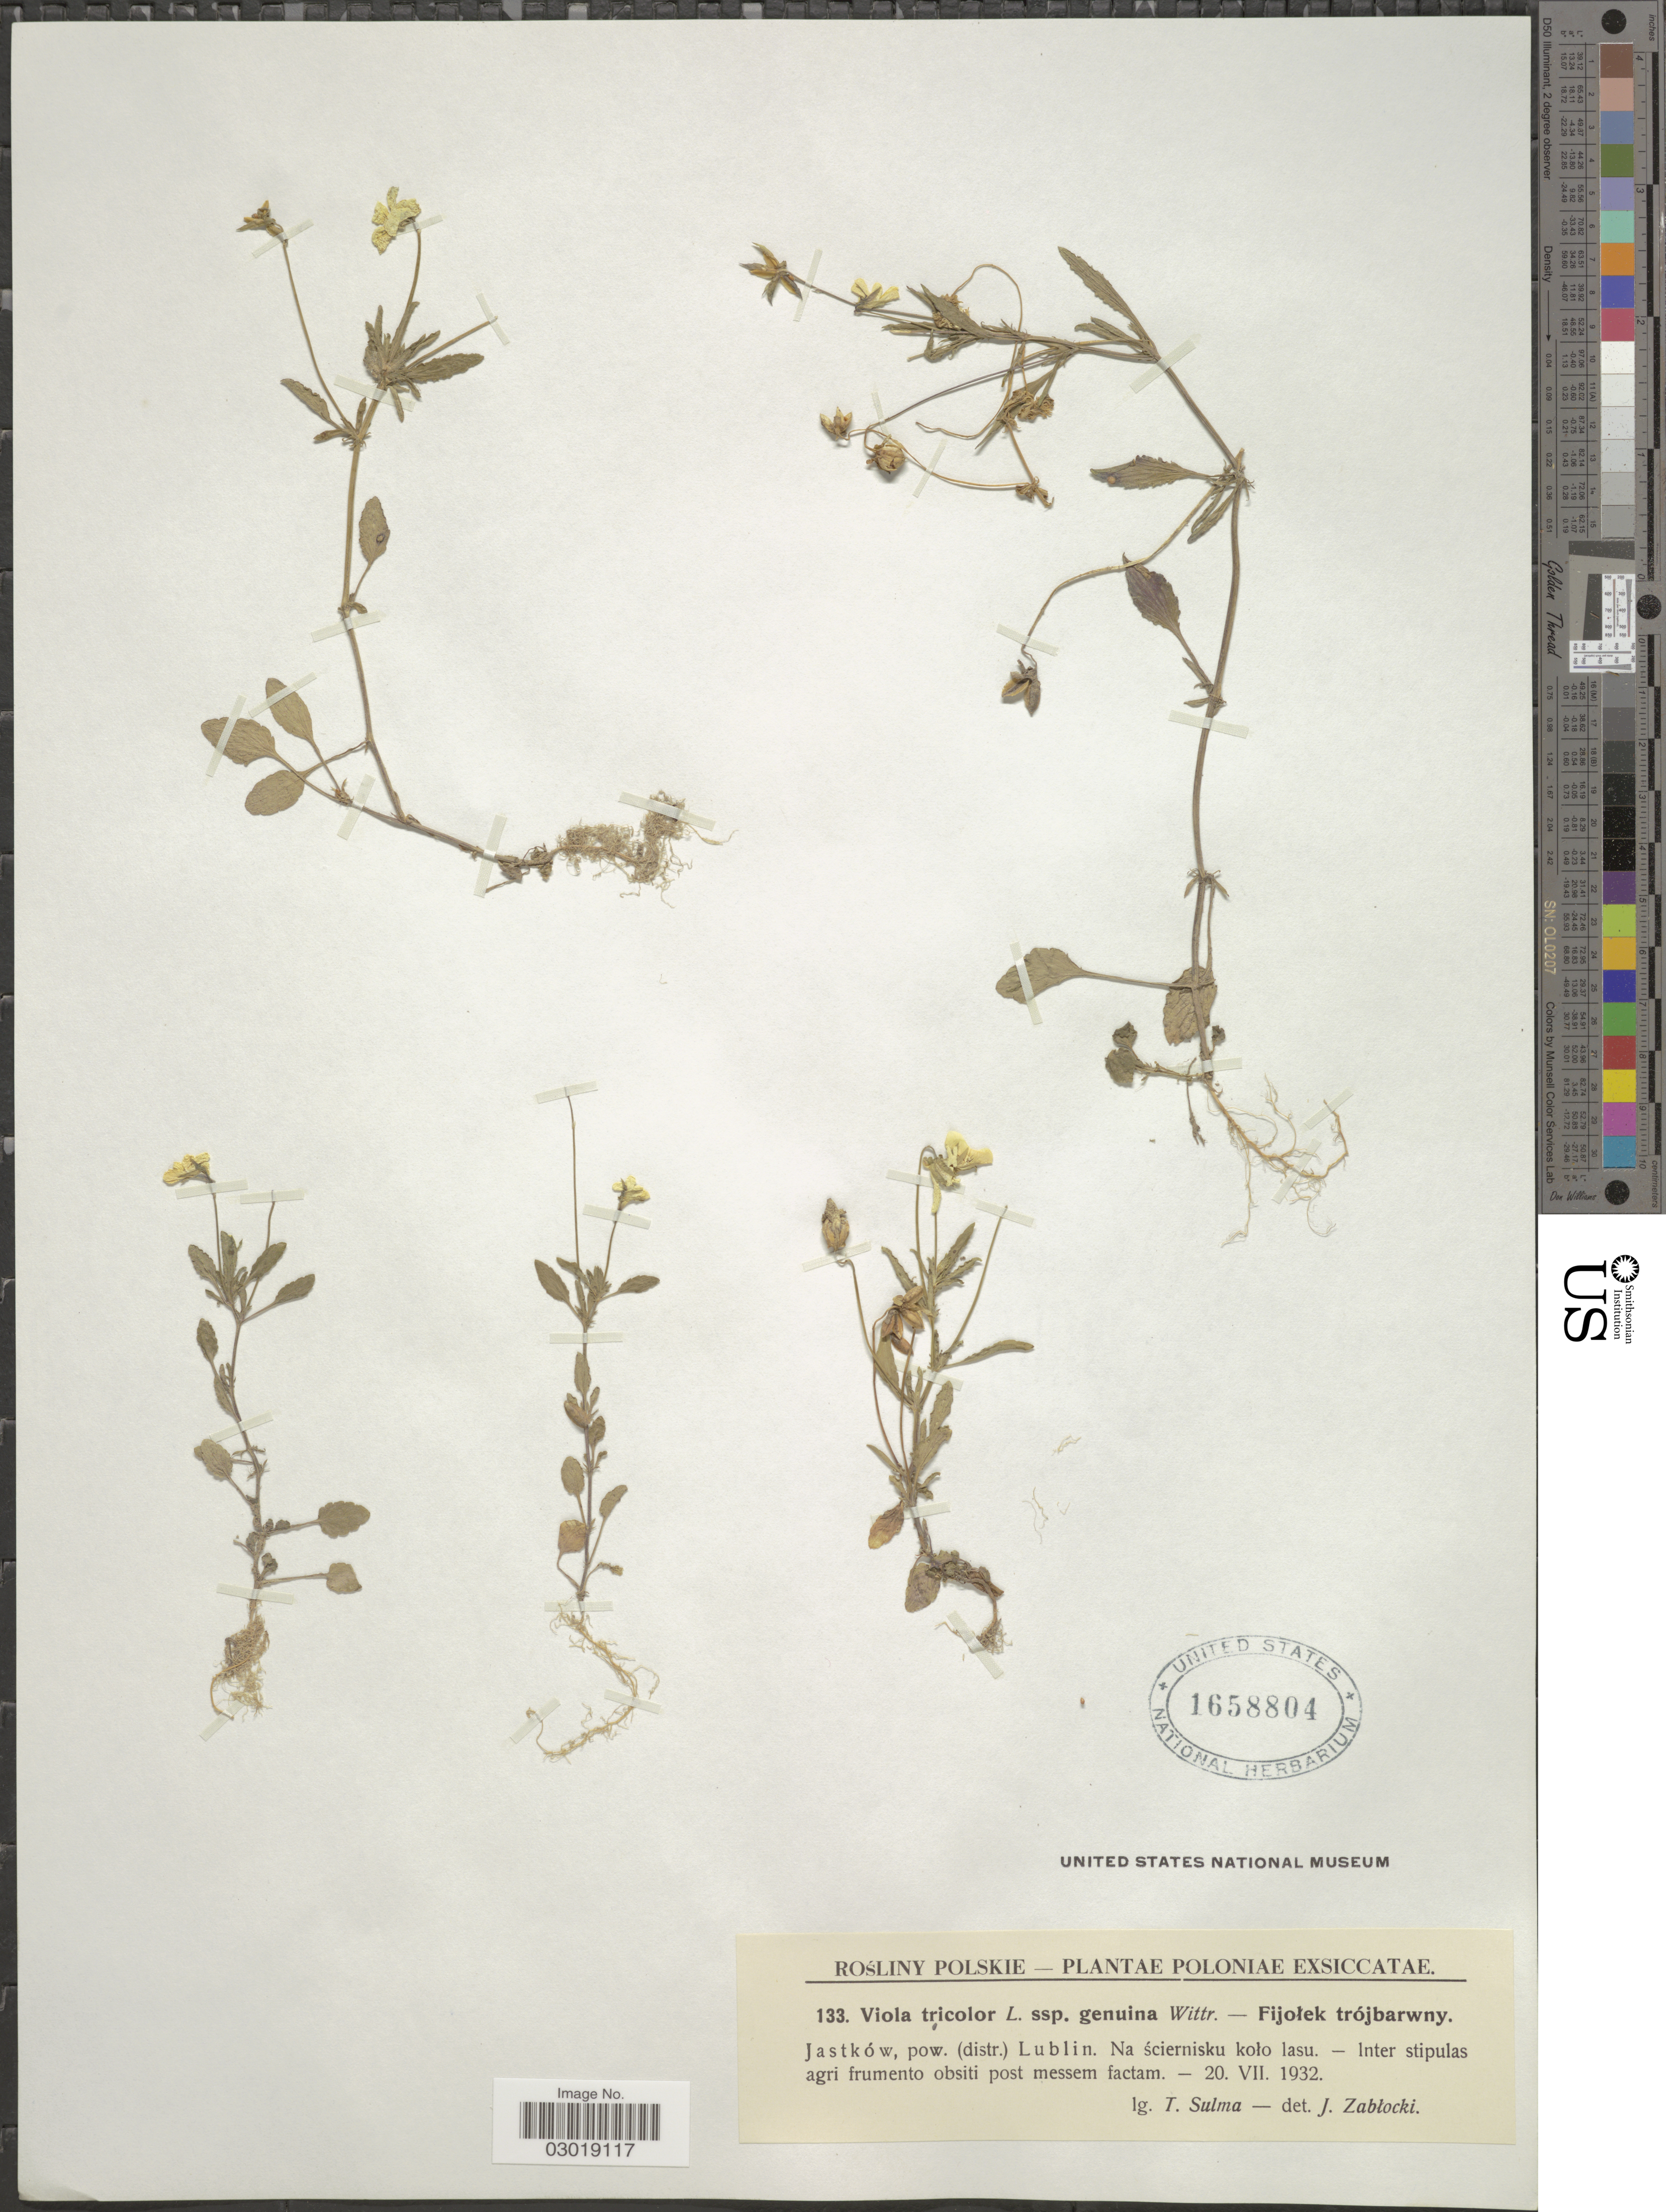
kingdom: Plantae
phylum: Tracheophyta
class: Magnoliopsida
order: Malpighiales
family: Violaceae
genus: Viola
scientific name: Viola tricolor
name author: L.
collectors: T. Sulma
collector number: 133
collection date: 1932-07-20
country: Poland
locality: Jastków, pow. (distr.) Lublin. Na sciernisku kolo lasu.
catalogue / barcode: US 1658804